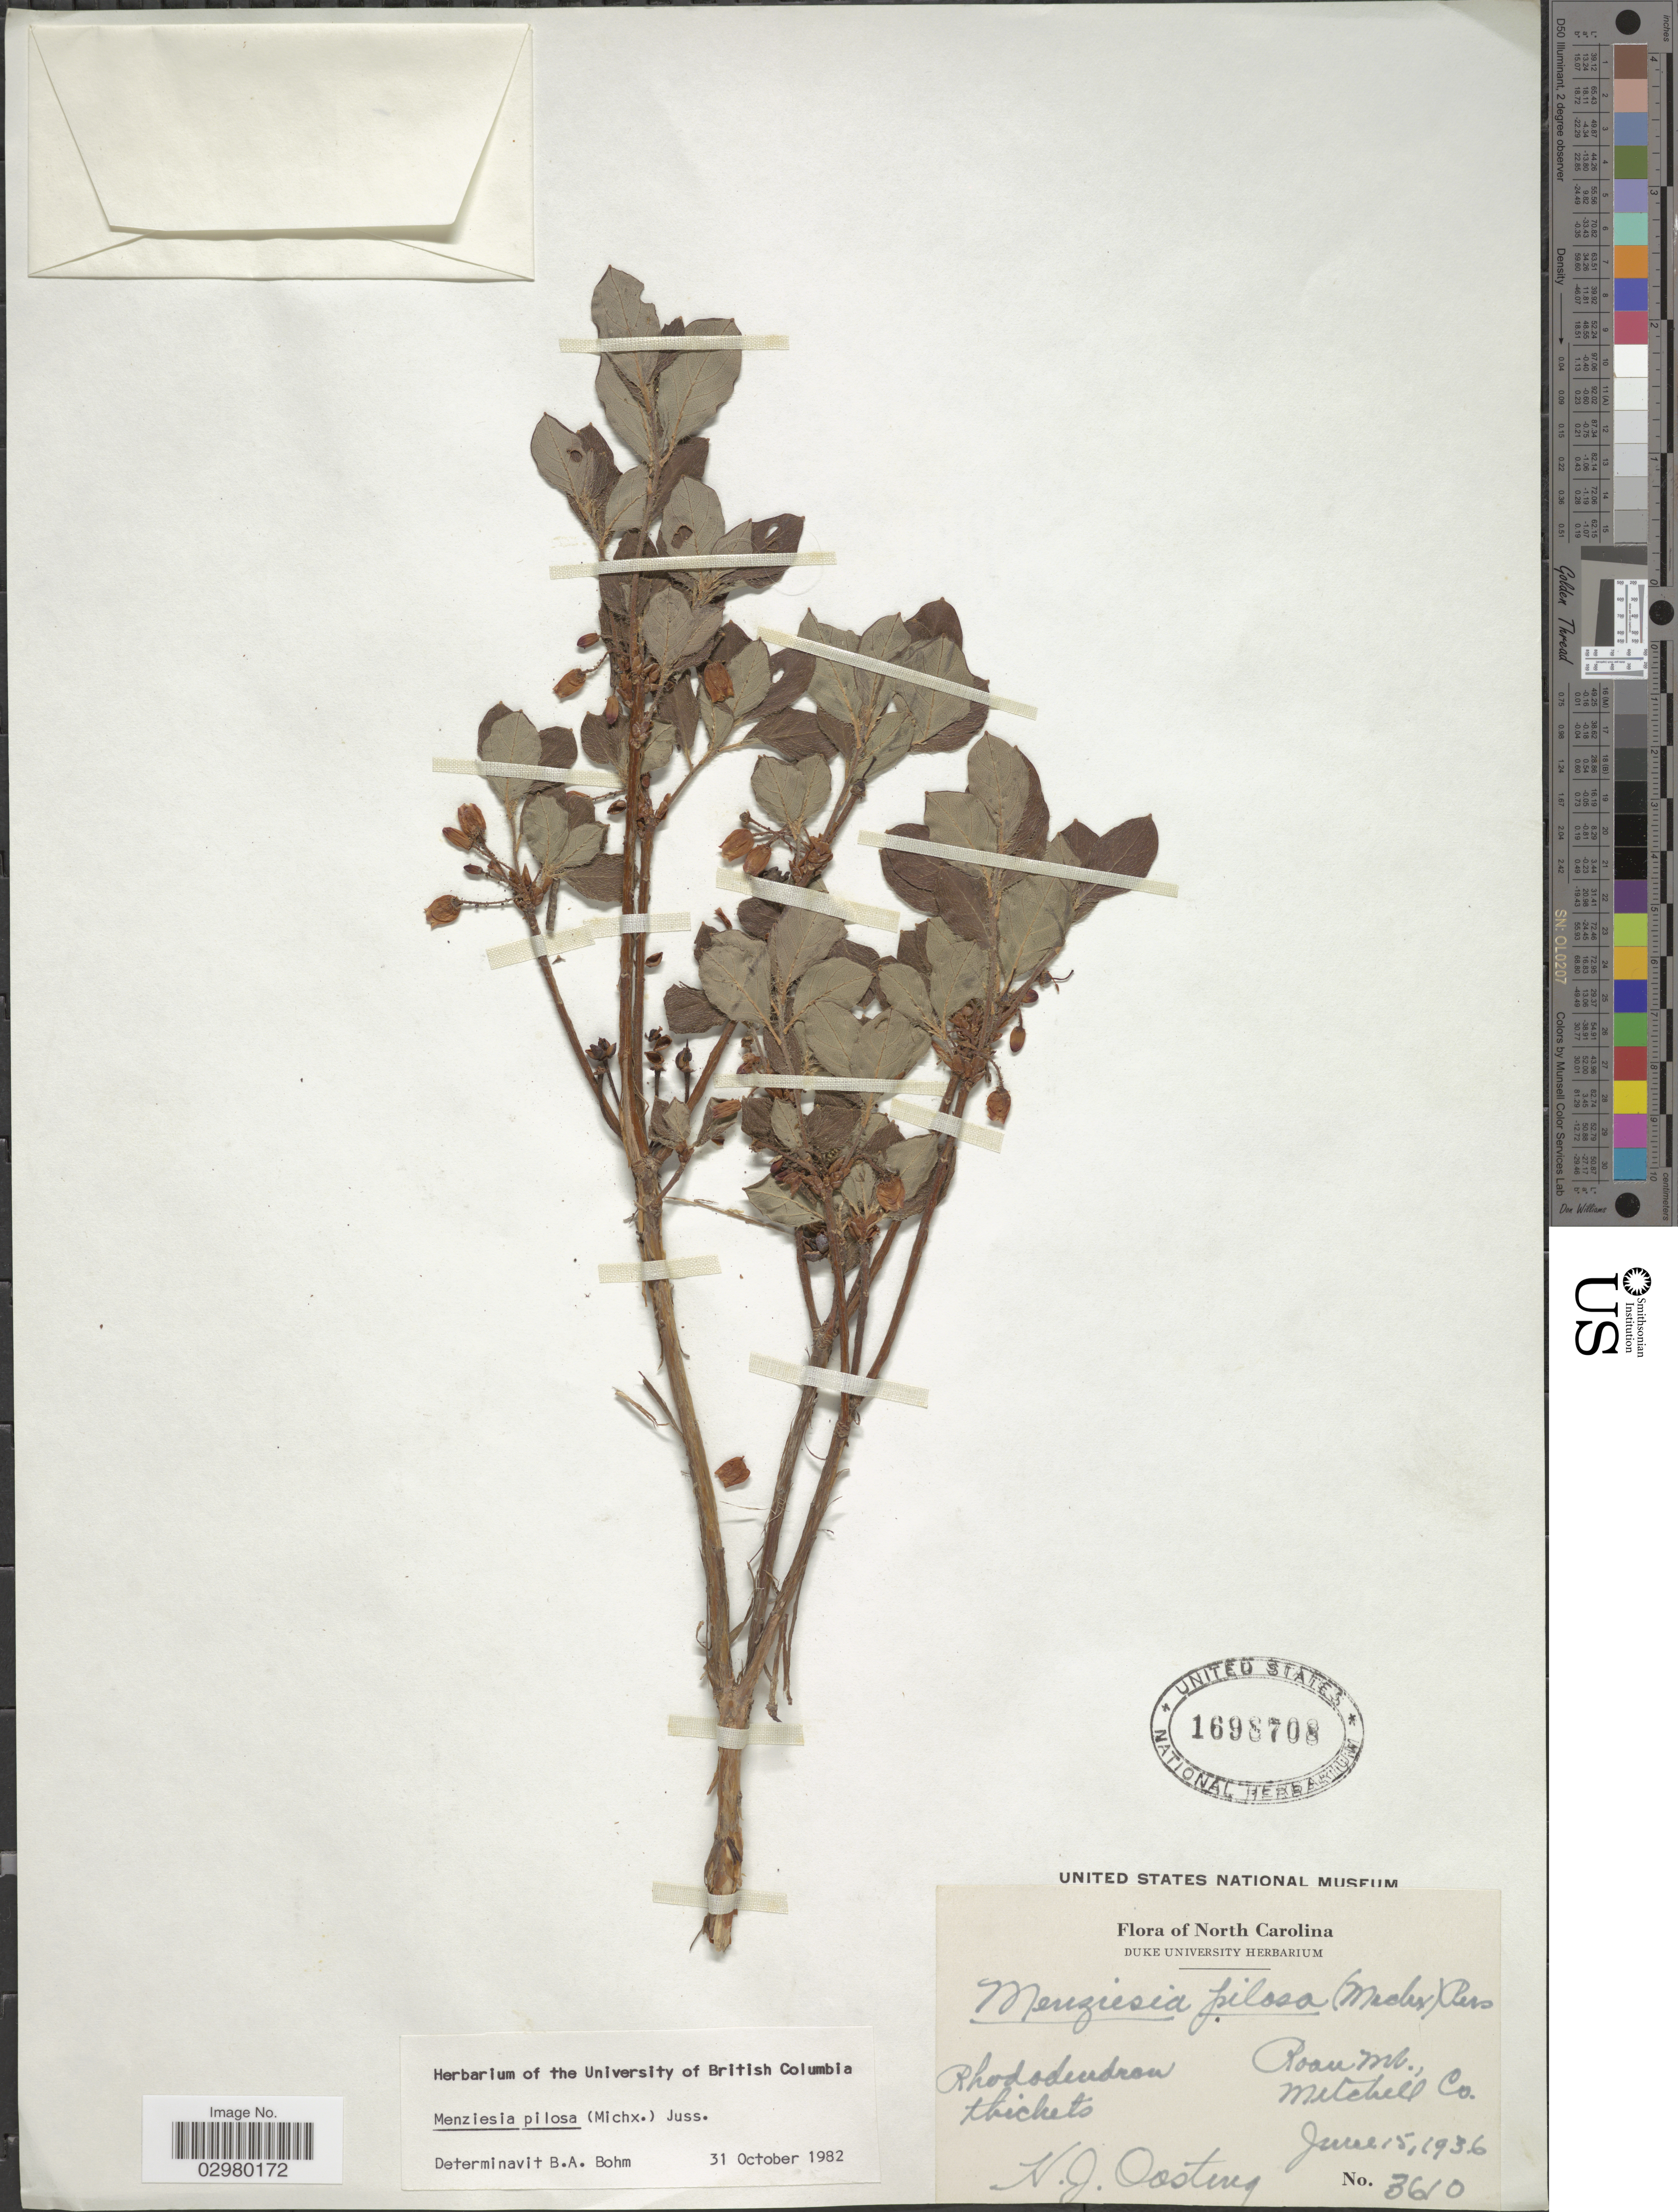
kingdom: Plantae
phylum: Tracheophyta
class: Magnoliopsida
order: Ericales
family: Ericaceae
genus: Menziesia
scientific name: Menziesia pilosa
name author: (Michx.) Juss.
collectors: H. Oosting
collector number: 3610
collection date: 1936-06-15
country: United States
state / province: North Carolina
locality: Roan Mt., Mitchell Co.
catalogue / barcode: US 1698708